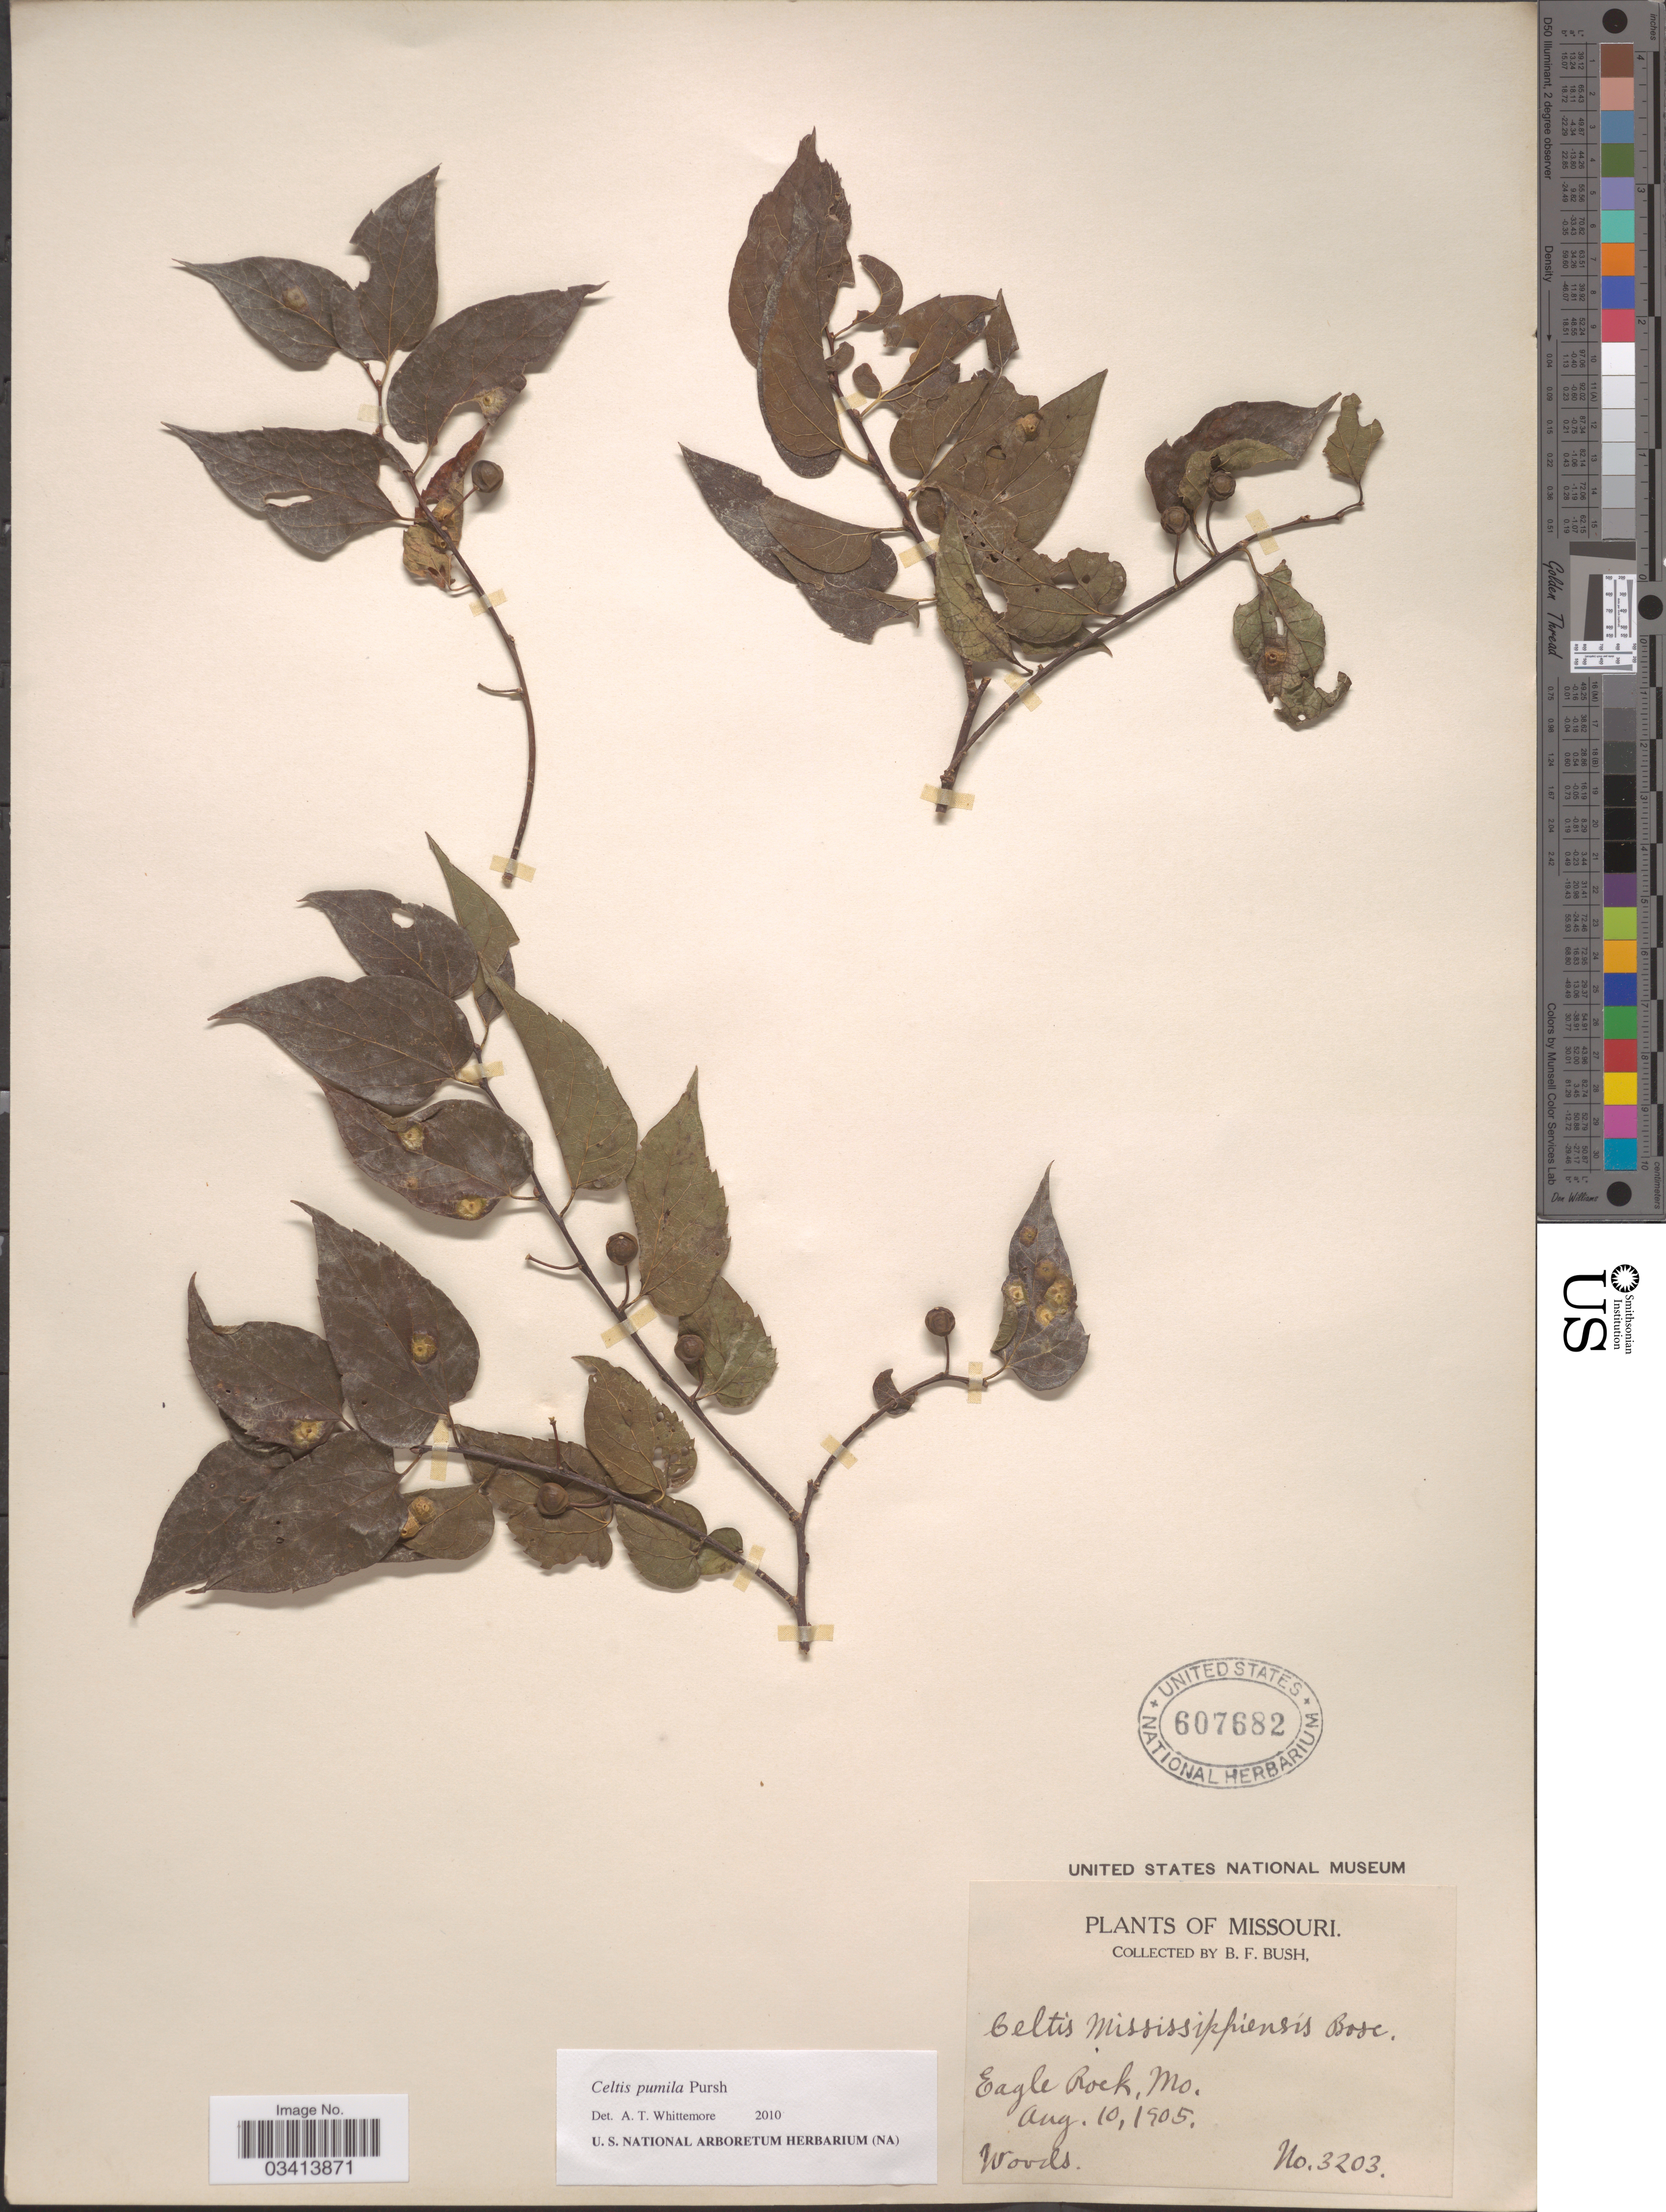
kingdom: Plantae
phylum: Tracheophyta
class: Magnoliopsida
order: Rosales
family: Cannabaceae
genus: Celtis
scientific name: Celtis occidentalis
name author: L.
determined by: Strong, M. T., (US), Smithsonian Institution - National Museum of Natural History (UNITED STATES)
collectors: B. F. Bush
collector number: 3203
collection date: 1905-08-10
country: United States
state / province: Missouri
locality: Eagle Rock.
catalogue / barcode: US 607682